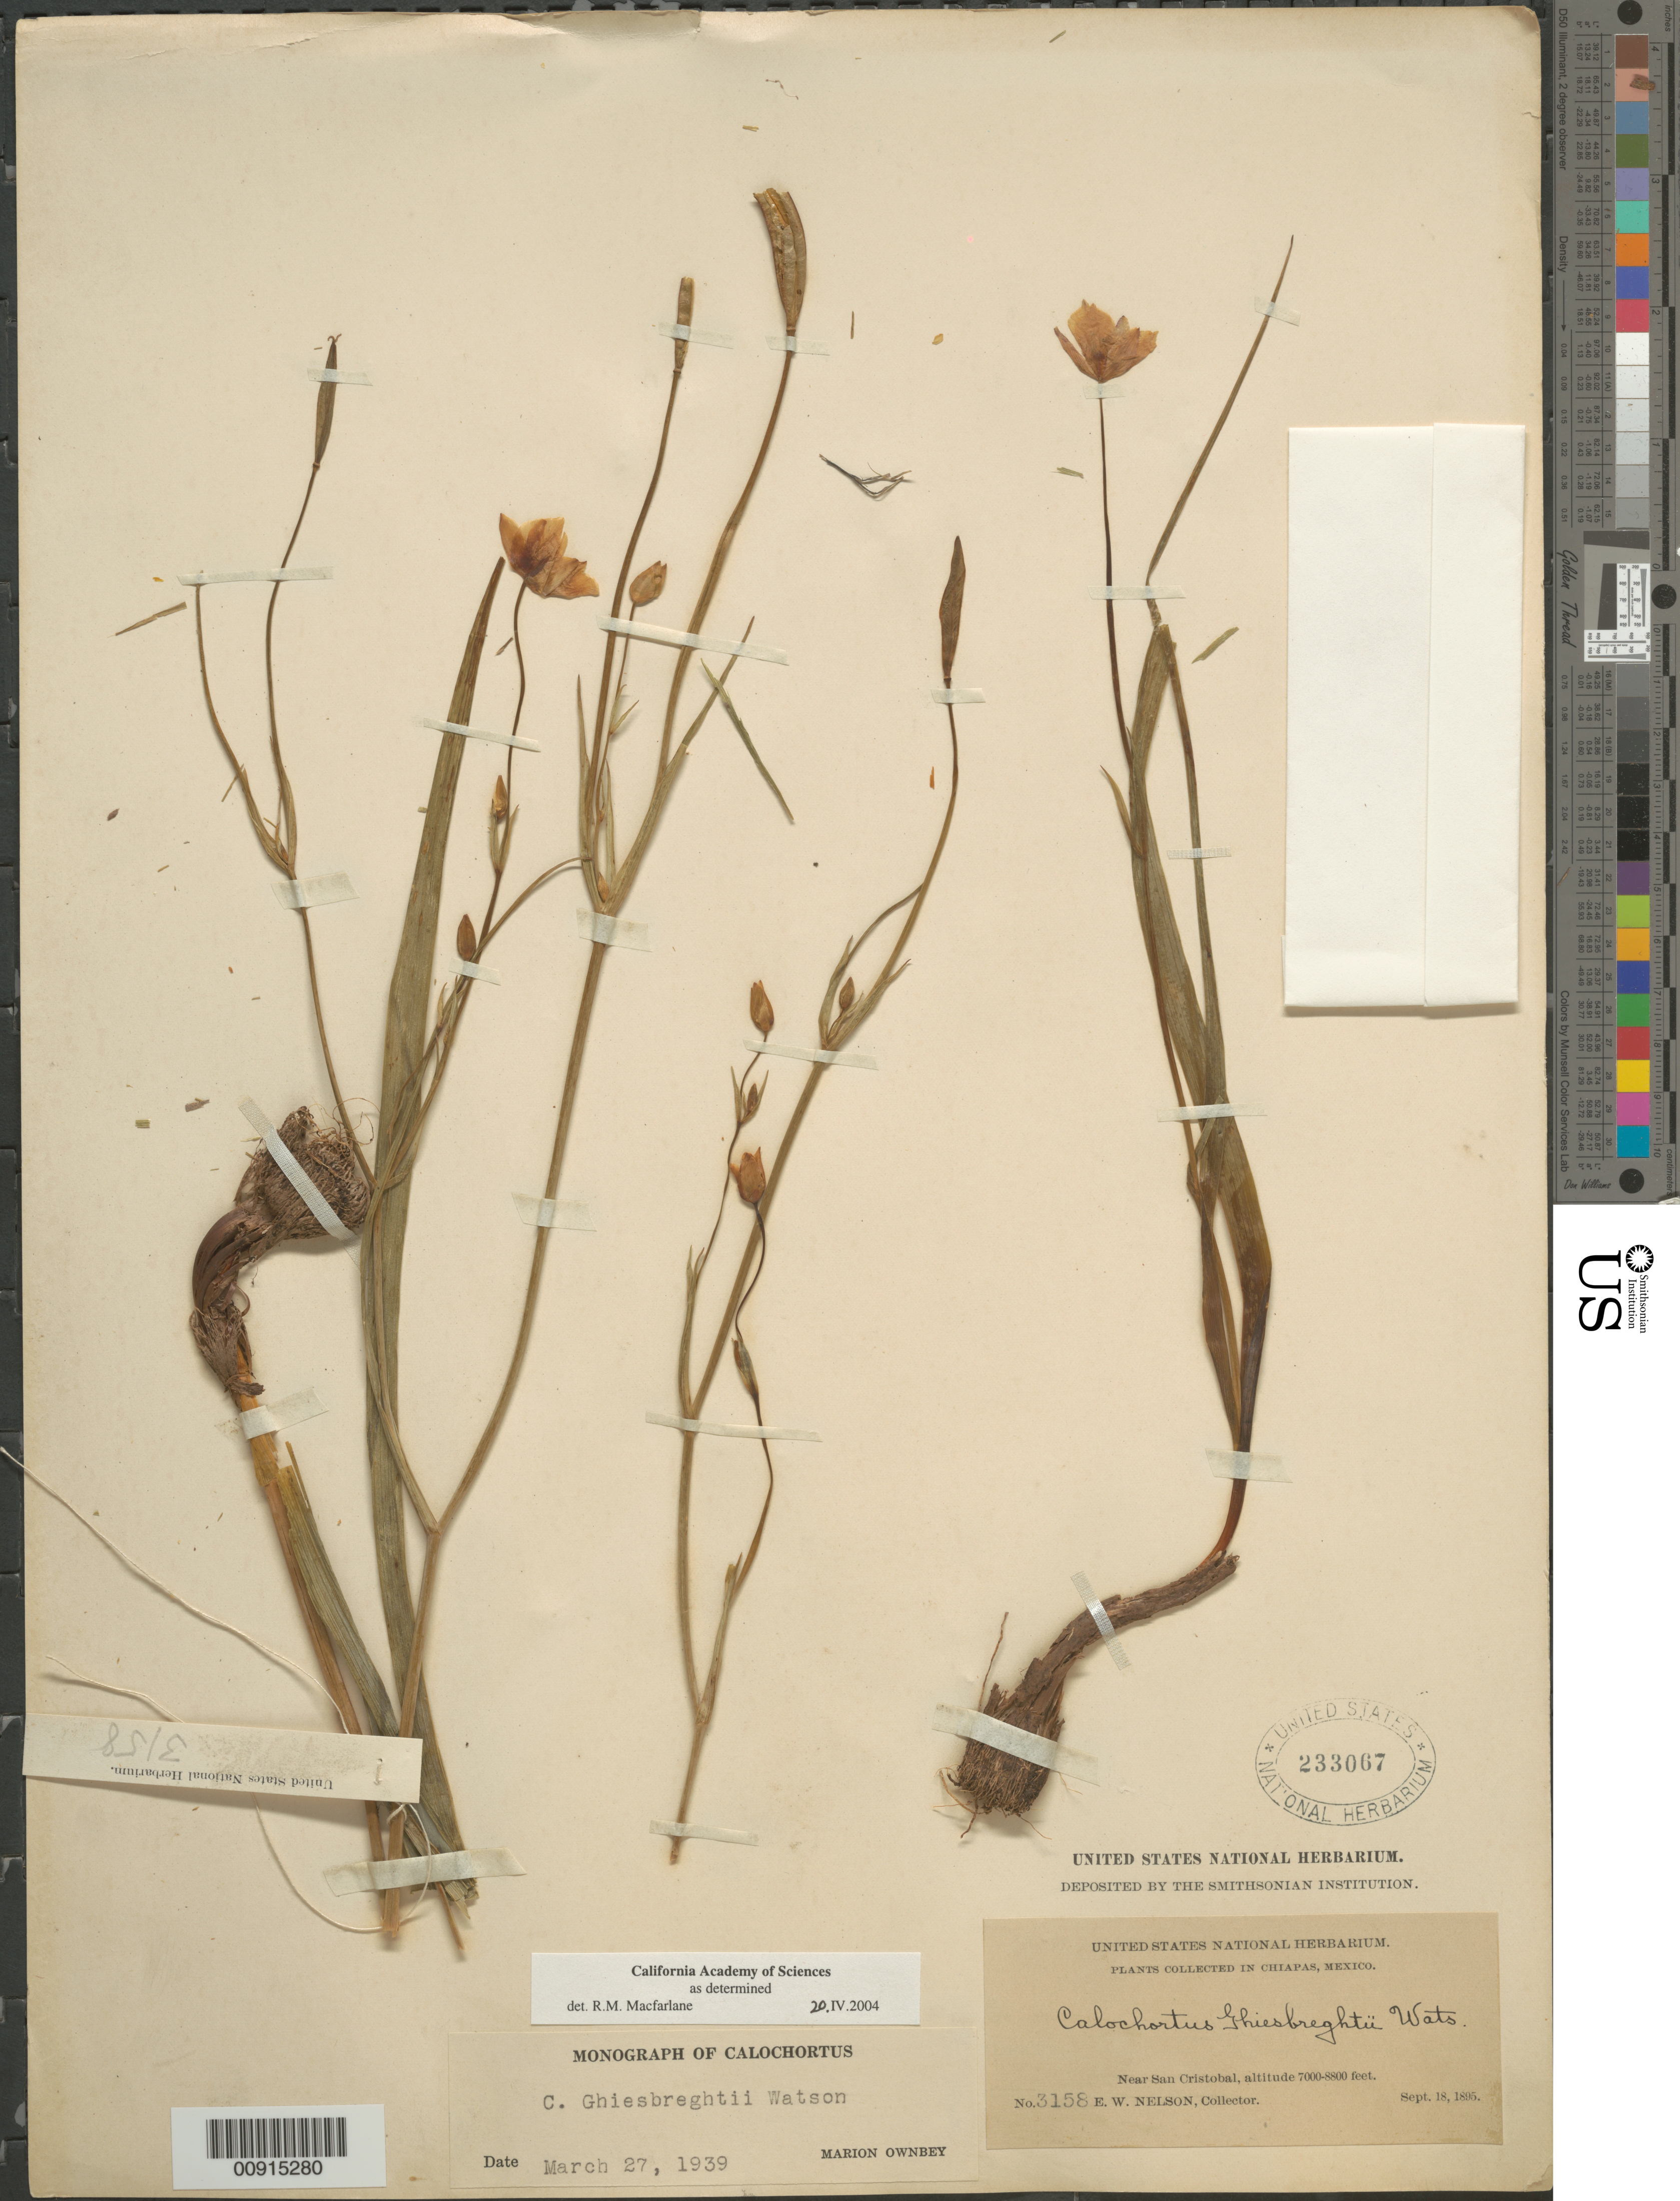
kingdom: Plantae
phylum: Tracheophyta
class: Liliopsida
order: Liliales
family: Liliaceae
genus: Calochortus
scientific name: Calochortus ghiesbreghtii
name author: S. Watson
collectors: E. W. Nelson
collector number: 3158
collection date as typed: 18 Sep 1895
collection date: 1895-09-18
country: Mexico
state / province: Chiapas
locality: Near San Cristóbal, Chiapas.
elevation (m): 2134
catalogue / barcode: US 233067